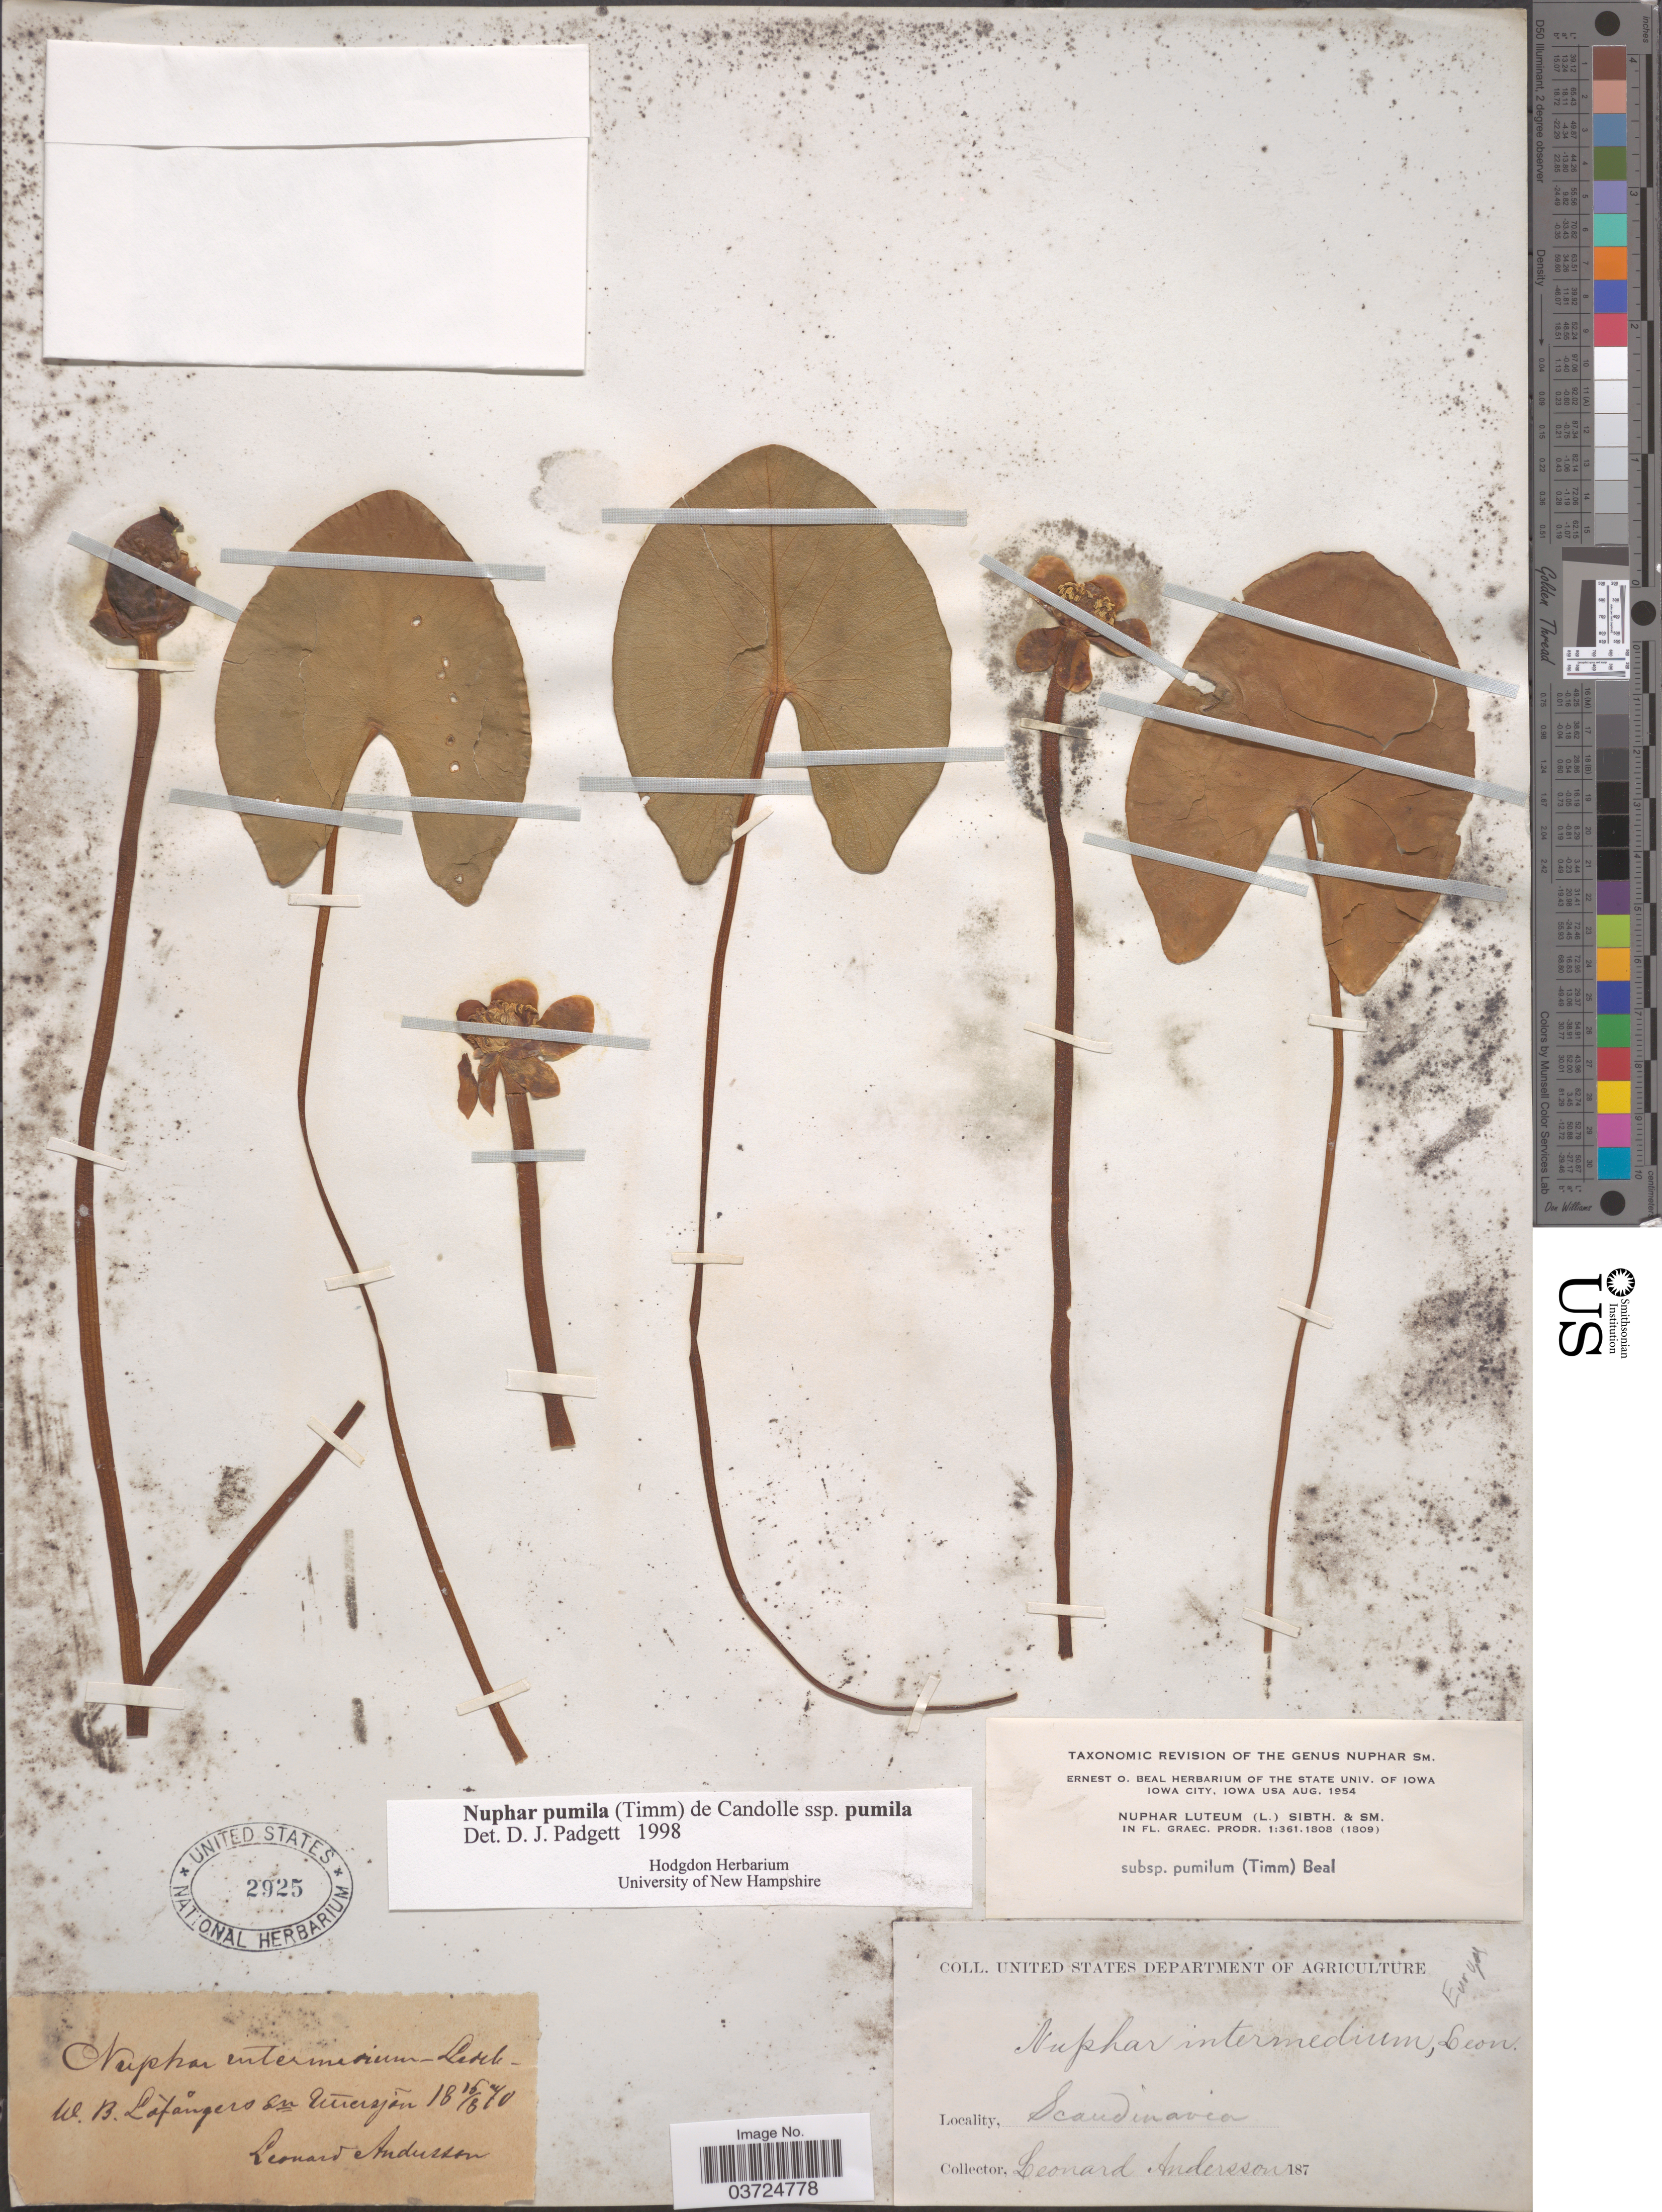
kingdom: Plantae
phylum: Tracheophyta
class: Magnoliopsida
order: Nymphaeales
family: Nymphaeaceae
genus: Nuphar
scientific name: Nuphar pumila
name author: (Timm) DC.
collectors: L. Anderson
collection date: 1870-08-15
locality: W.B. Lafångers en Tuersjon. [interpreted] Europe. Scandinavia.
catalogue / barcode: US 2925